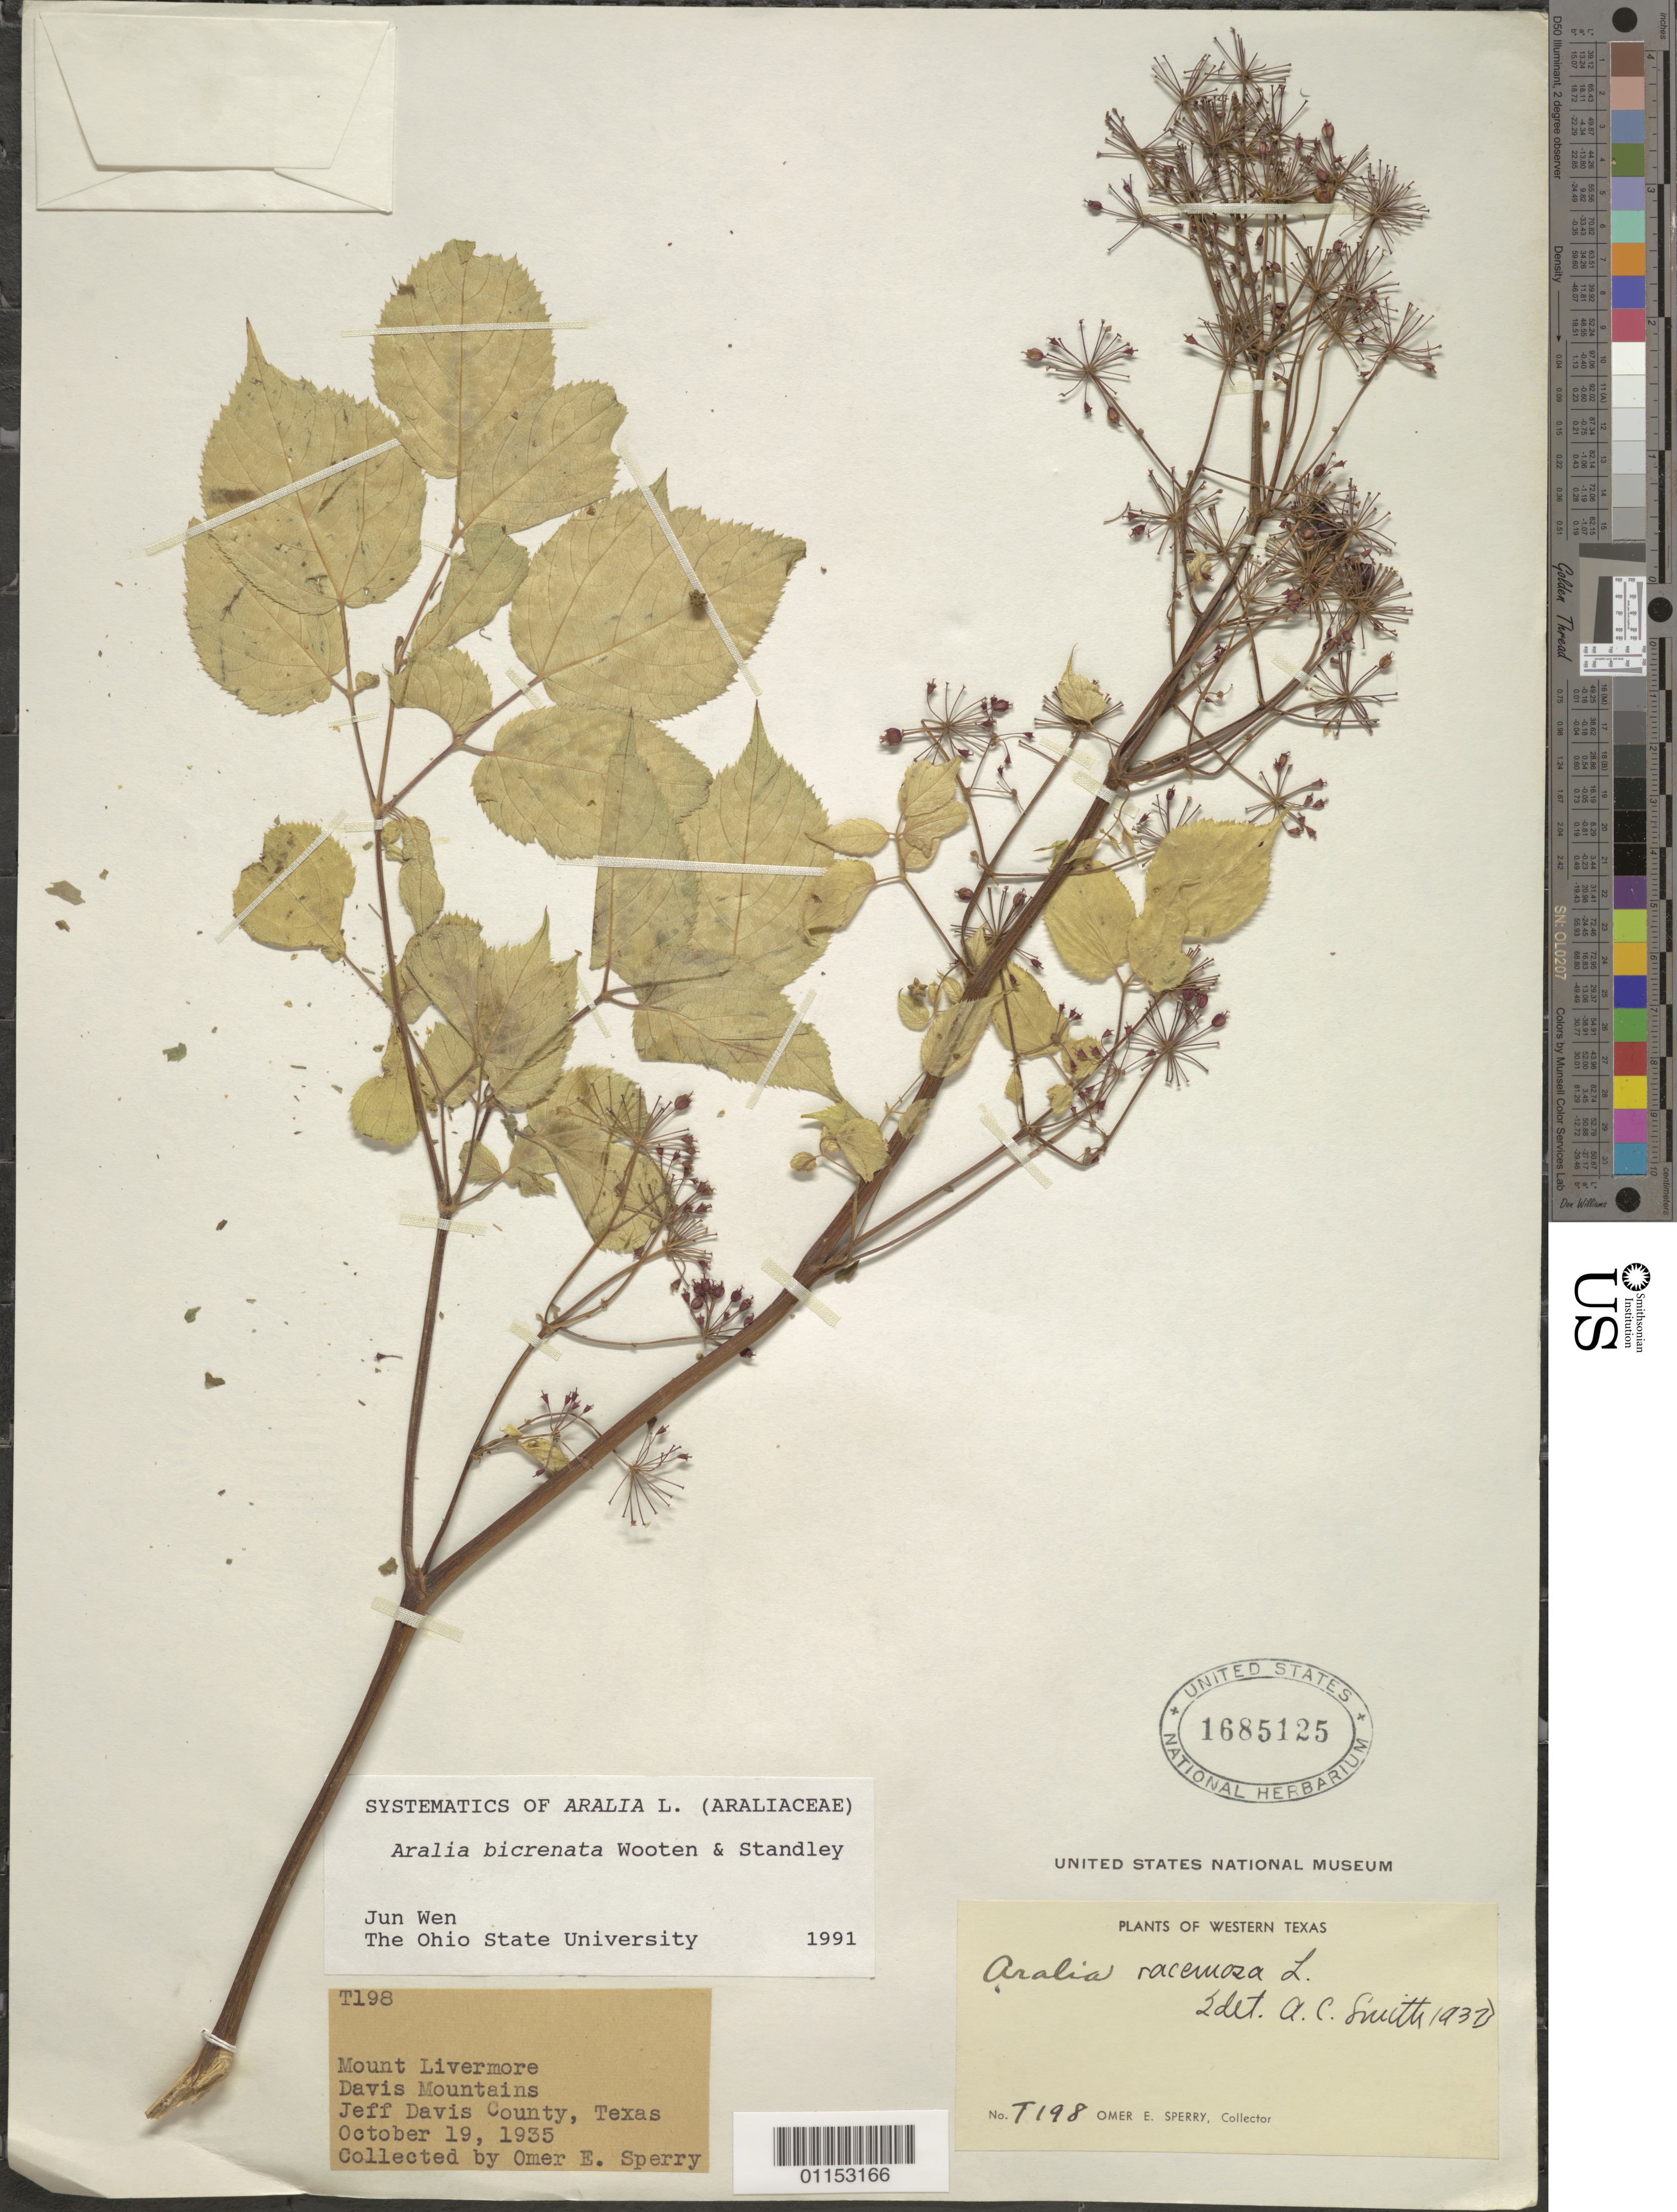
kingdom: Plantae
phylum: Tracheophyta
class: Magnoliopsida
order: Apiales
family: Araliaceae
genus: Aralia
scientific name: Aralia bicrenata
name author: Wooton & Standl.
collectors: O. E. Sperry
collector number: T 198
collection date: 1935-10-19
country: United States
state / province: Texas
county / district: Jeff Davis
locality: Mt Livermore, Davis Mts.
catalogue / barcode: US 1685125